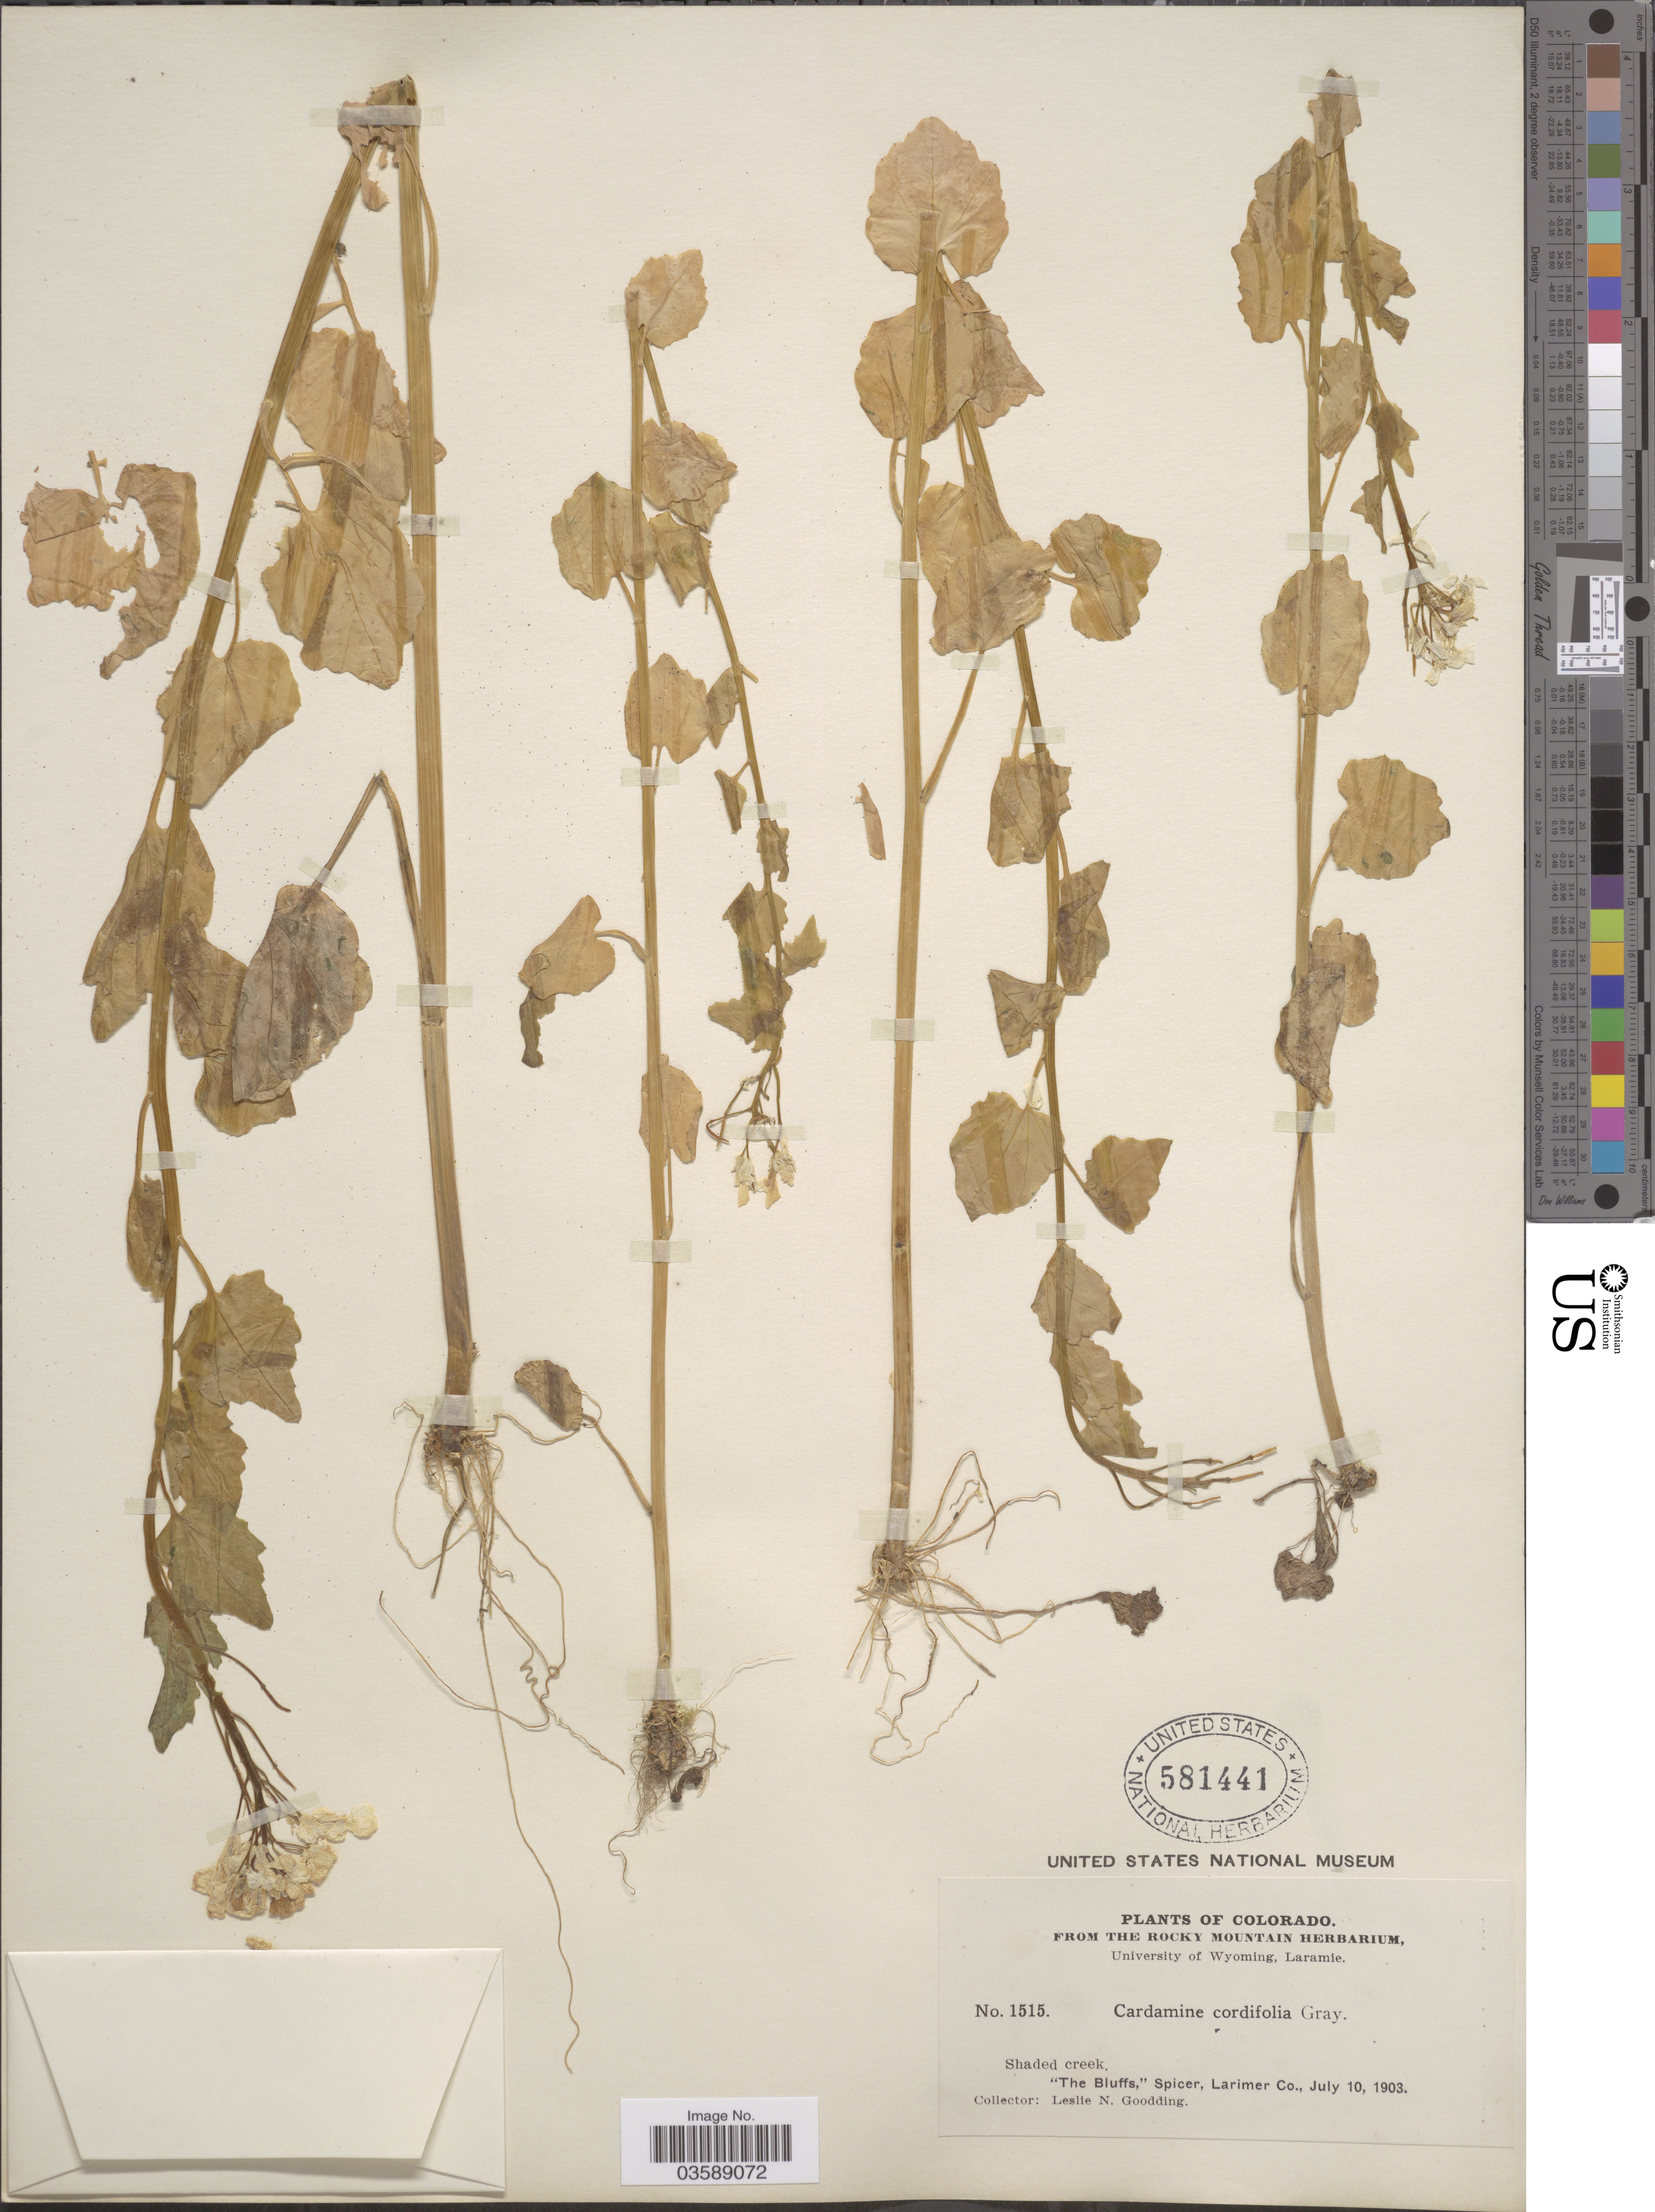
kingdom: Plantae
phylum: Tracheophyta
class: Magnoliopsida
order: Brassicales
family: Brassicaceae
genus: Cardamine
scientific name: Cardamine cordifolia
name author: A. Gray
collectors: L. N. Goodding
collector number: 1515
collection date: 1903-07-10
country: United States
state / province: Colorado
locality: Shaded Creek. "The Bluffs" Spicer, Larimer Co.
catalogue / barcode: US 581441